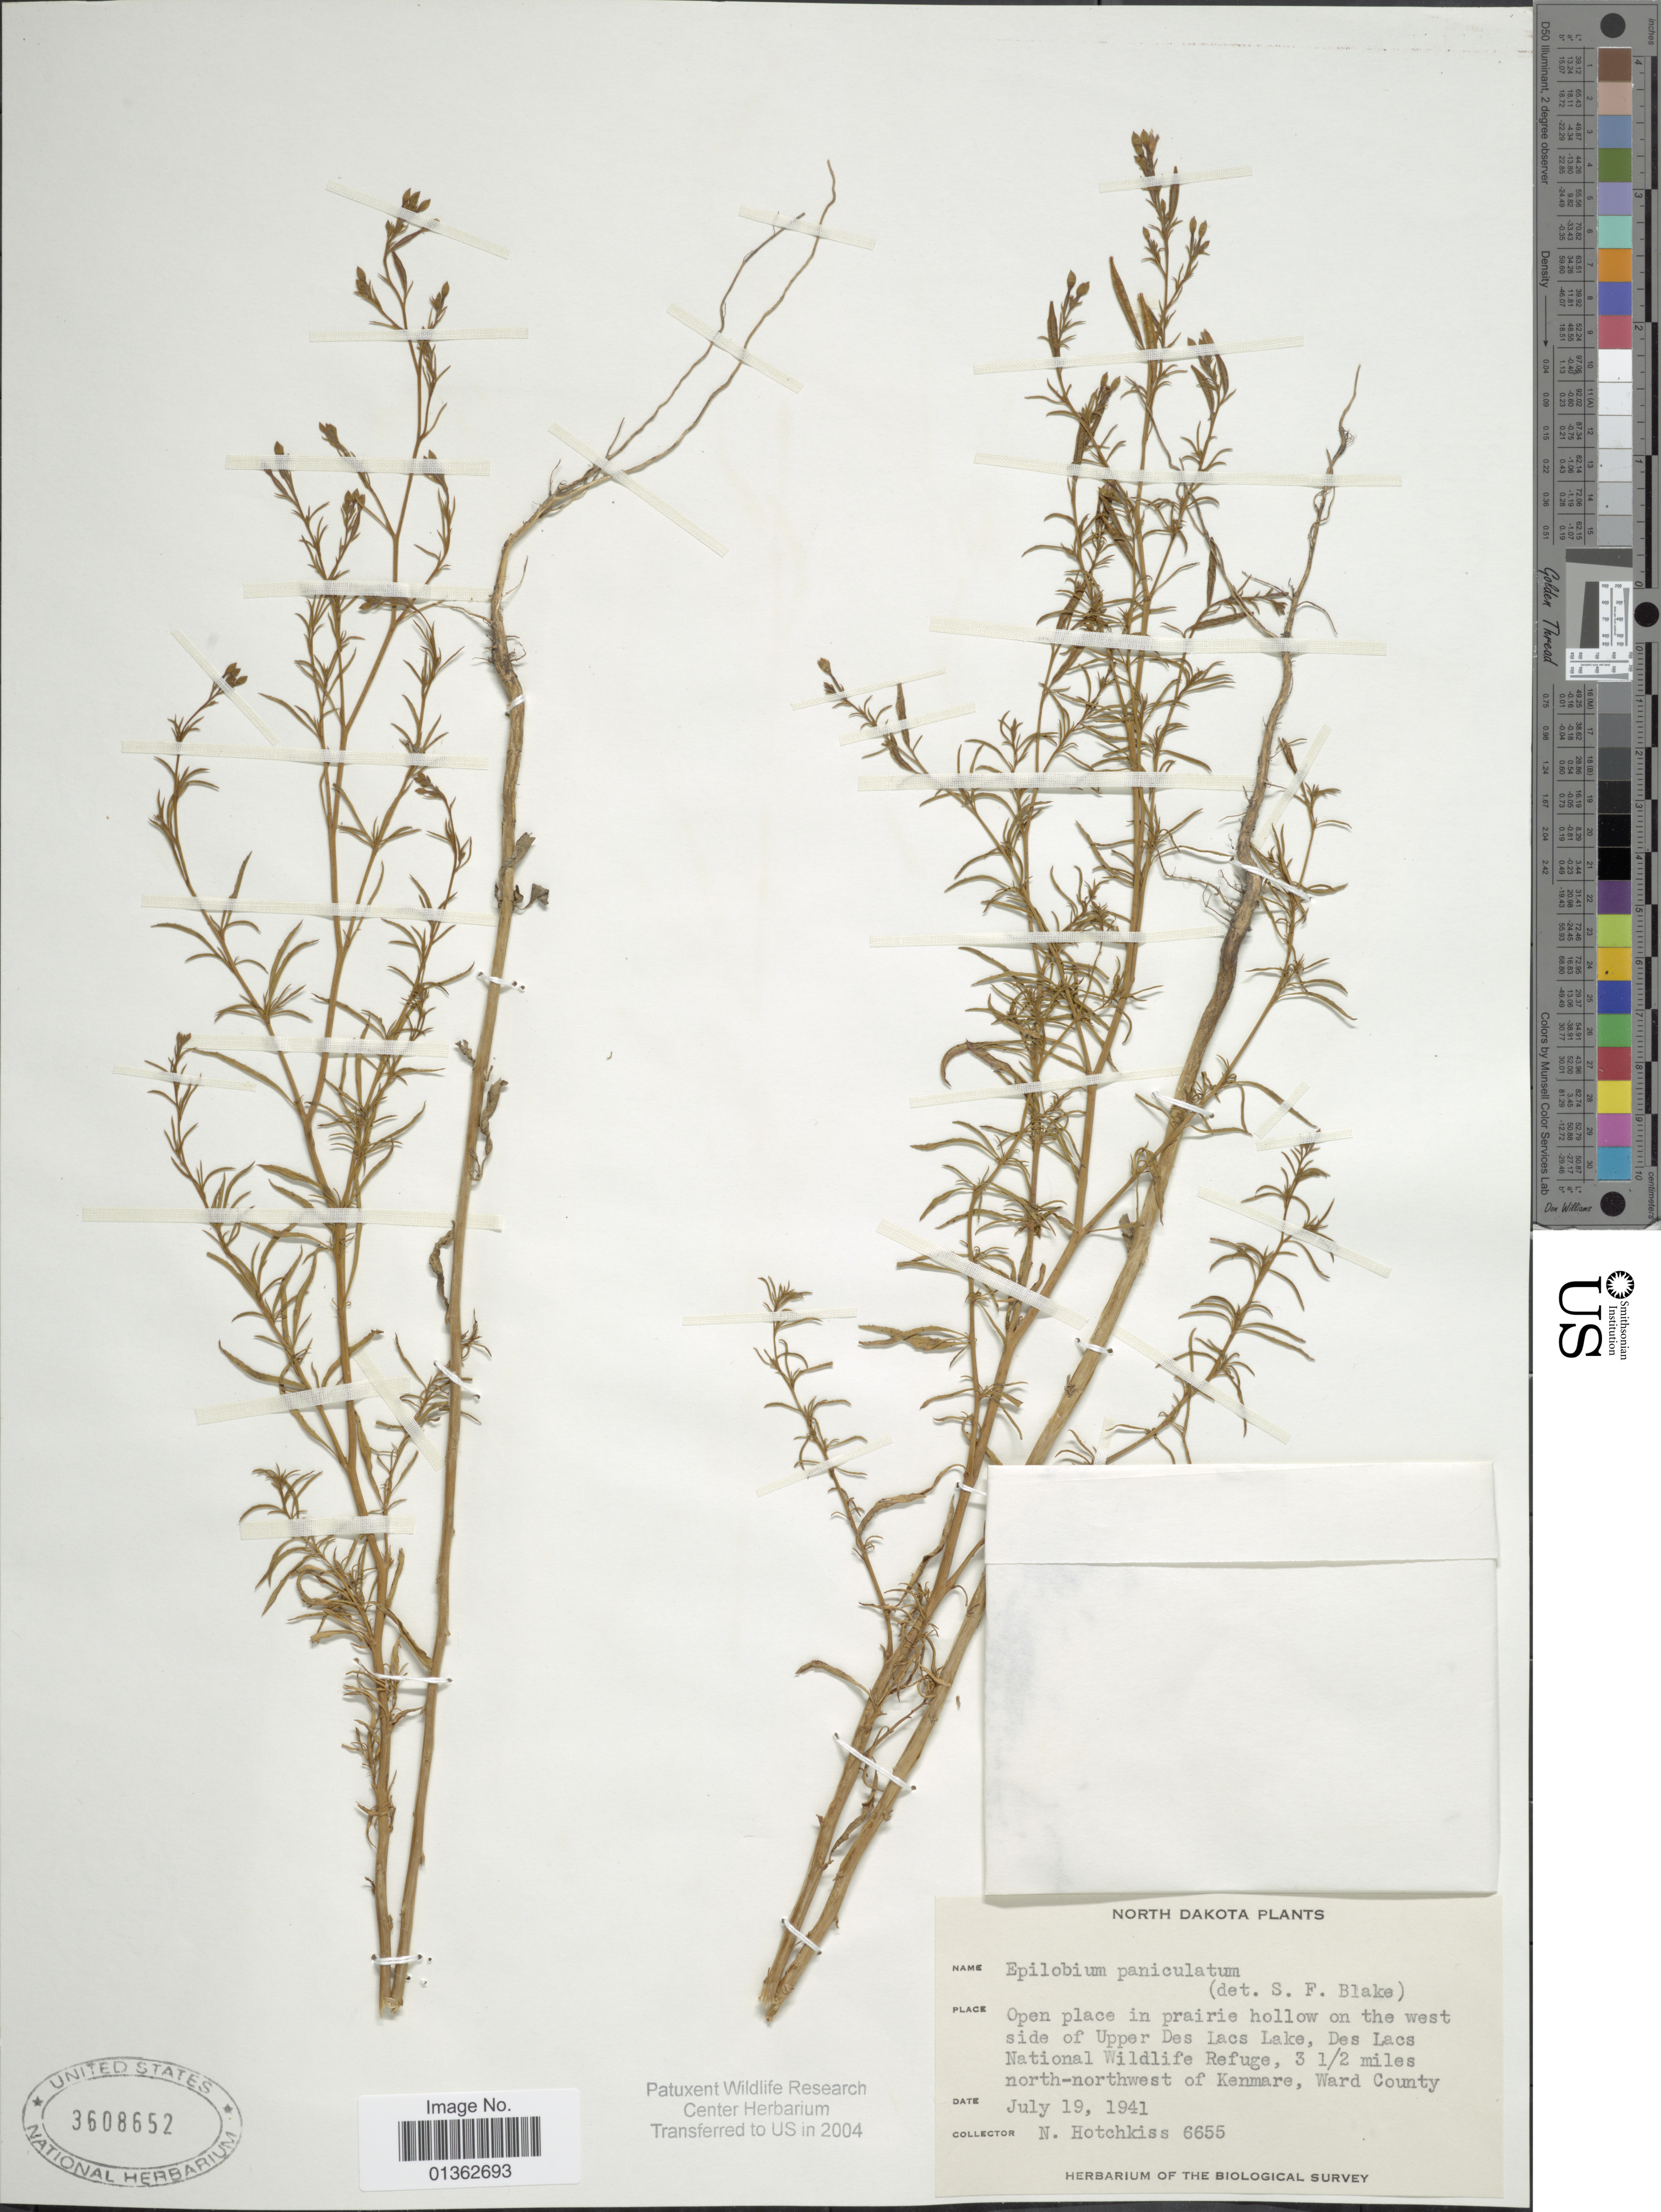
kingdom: Plantae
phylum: Tracheophyta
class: Magnoliopsida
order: Myrtales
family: Onagraceae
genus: Epilobium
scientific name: Epilobium brachycarpum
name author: C. Presl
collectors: N. Hotchkiss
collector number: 6655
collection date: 1941-07-19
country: United States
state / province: North Dakota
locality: Open palce in prairie hollow on the west side of Upper Des Lacs Lake, Des Lacs National Wildlife Refuge, 3 1/2 miles north-no0rthwest of Kenmare, Ward County.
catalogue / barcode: US 3608652